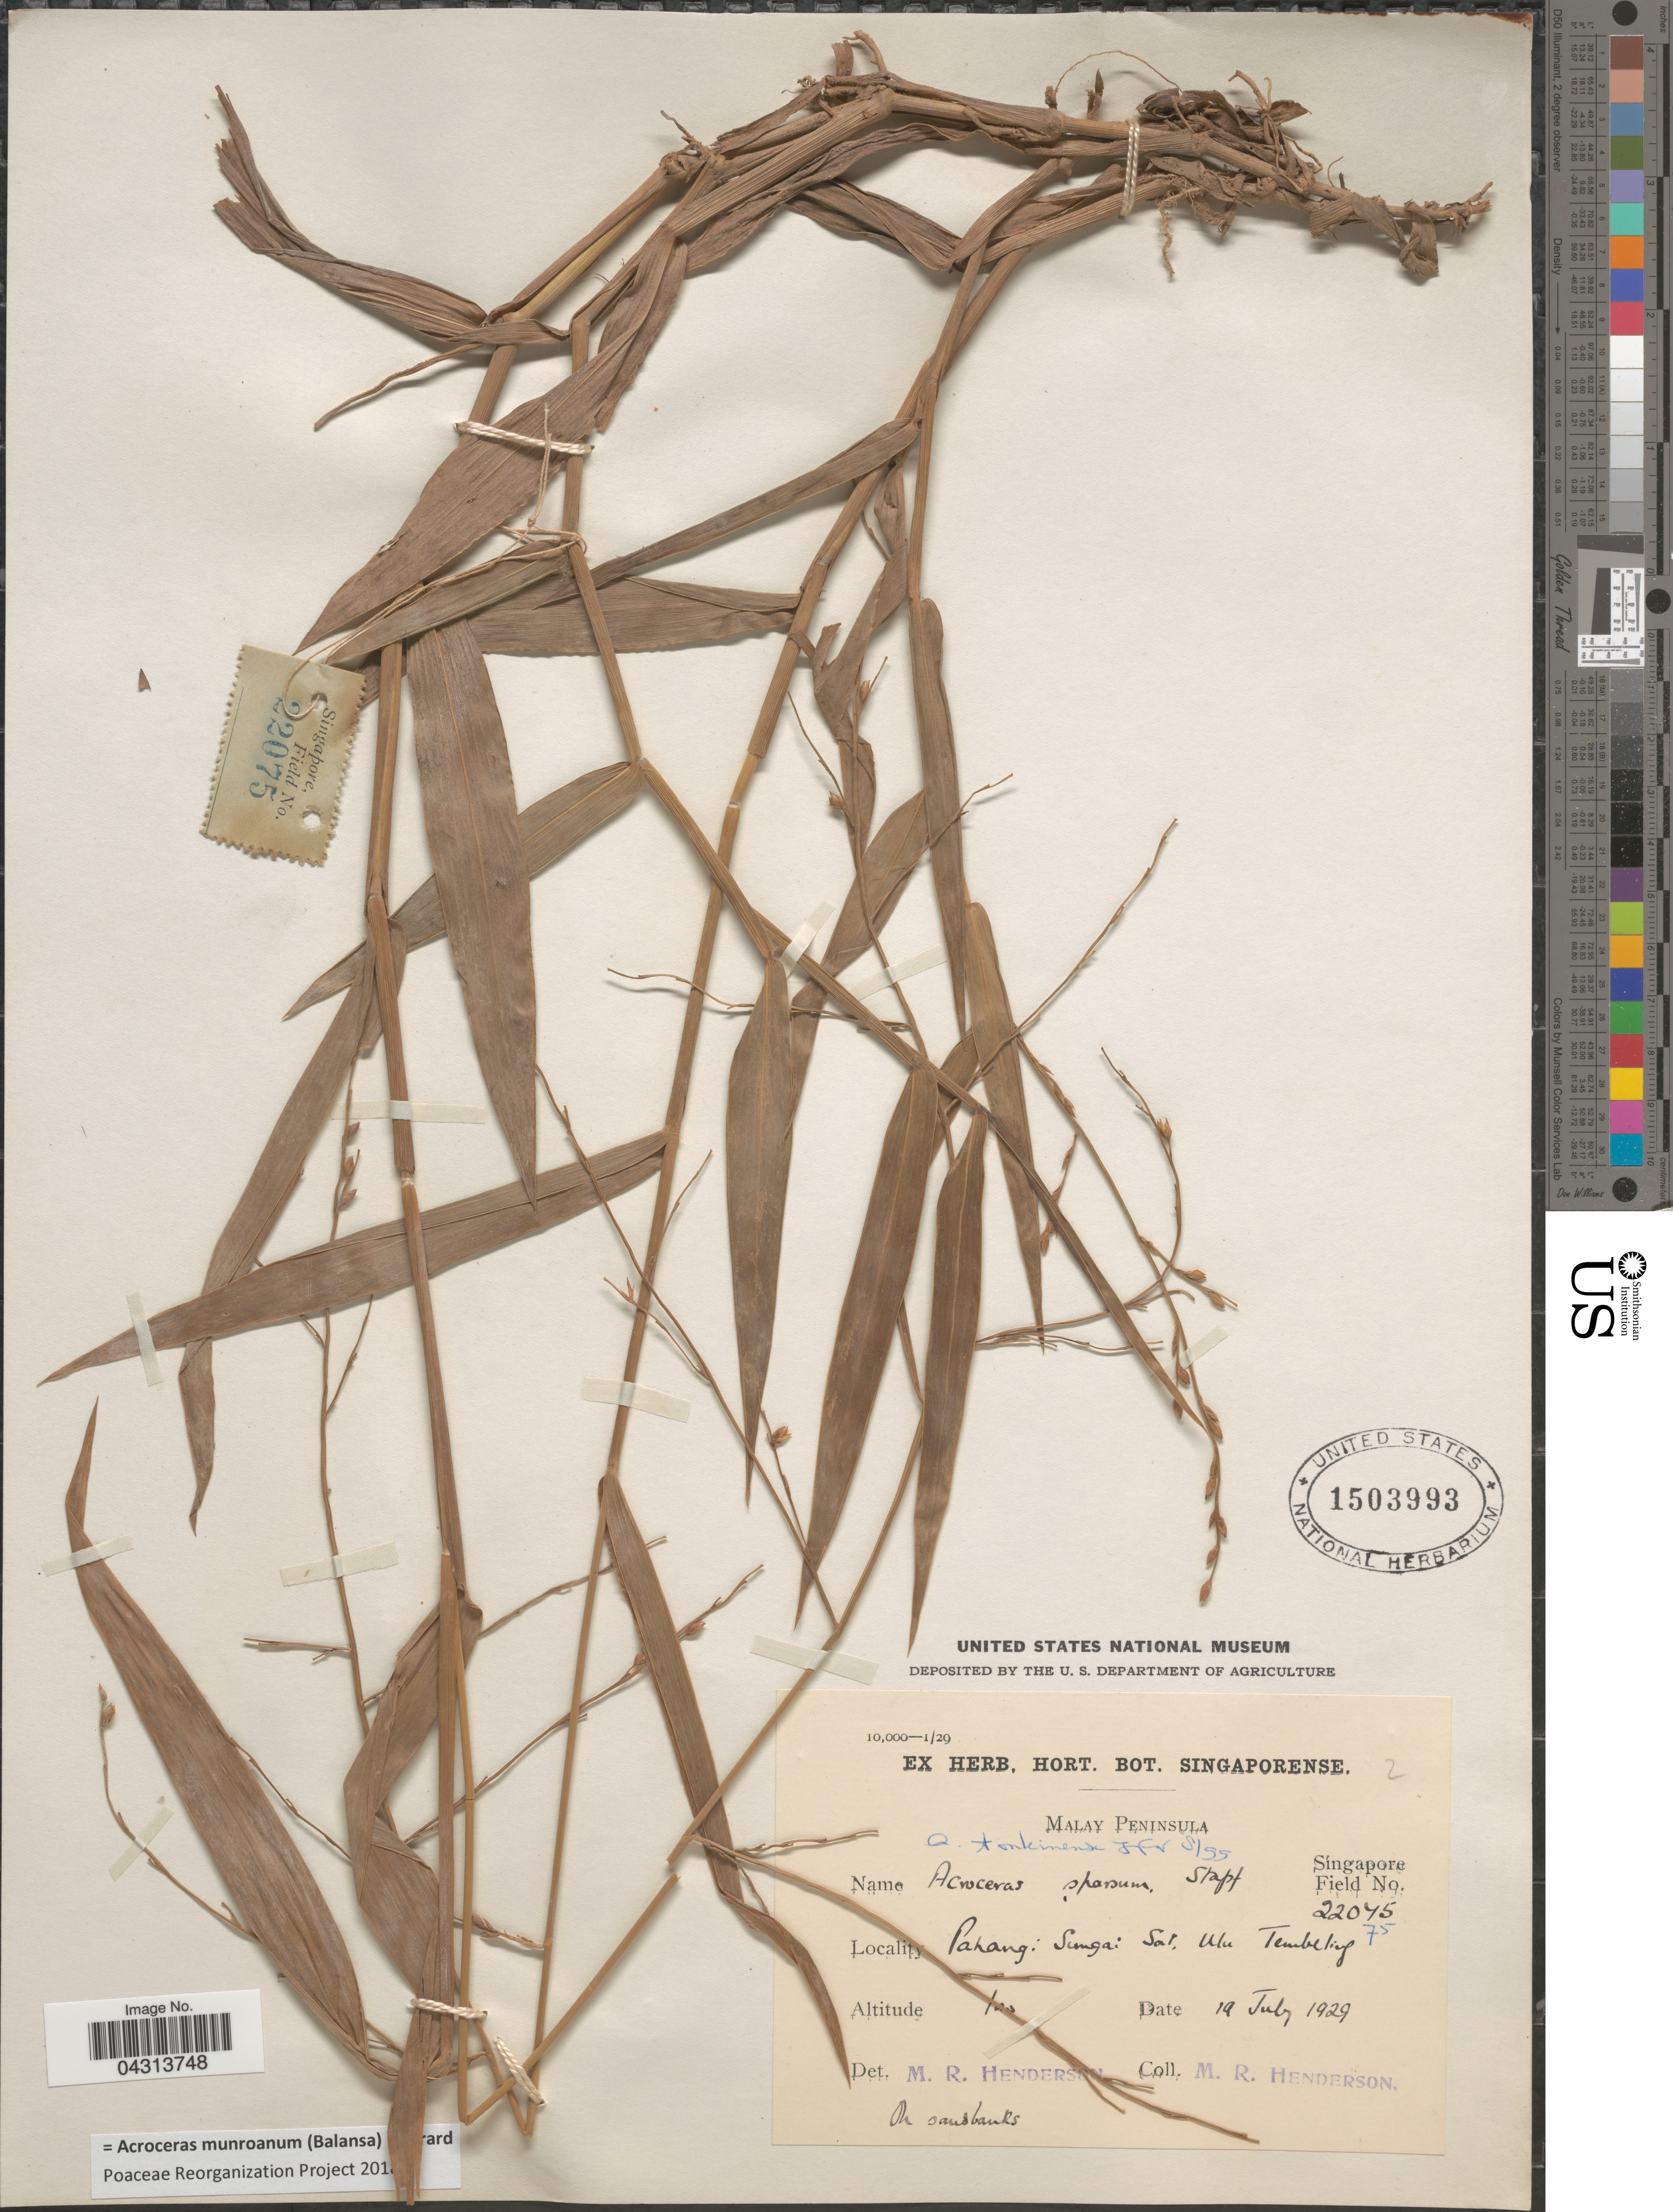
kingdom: Plantae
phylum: Tracheophyta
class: Liliopsida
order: Poales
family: Poaceae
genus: Acroceras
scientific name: Acroceras munroanum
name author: (Steud.) Henr.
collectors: M. Henderson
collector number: Singapore Field 22075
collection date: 1929-07-19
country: Malaysia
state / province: Pahang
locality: Malay Peninsula. Sungai Sat, Ulu Tembeling.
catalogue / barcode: US 1503993